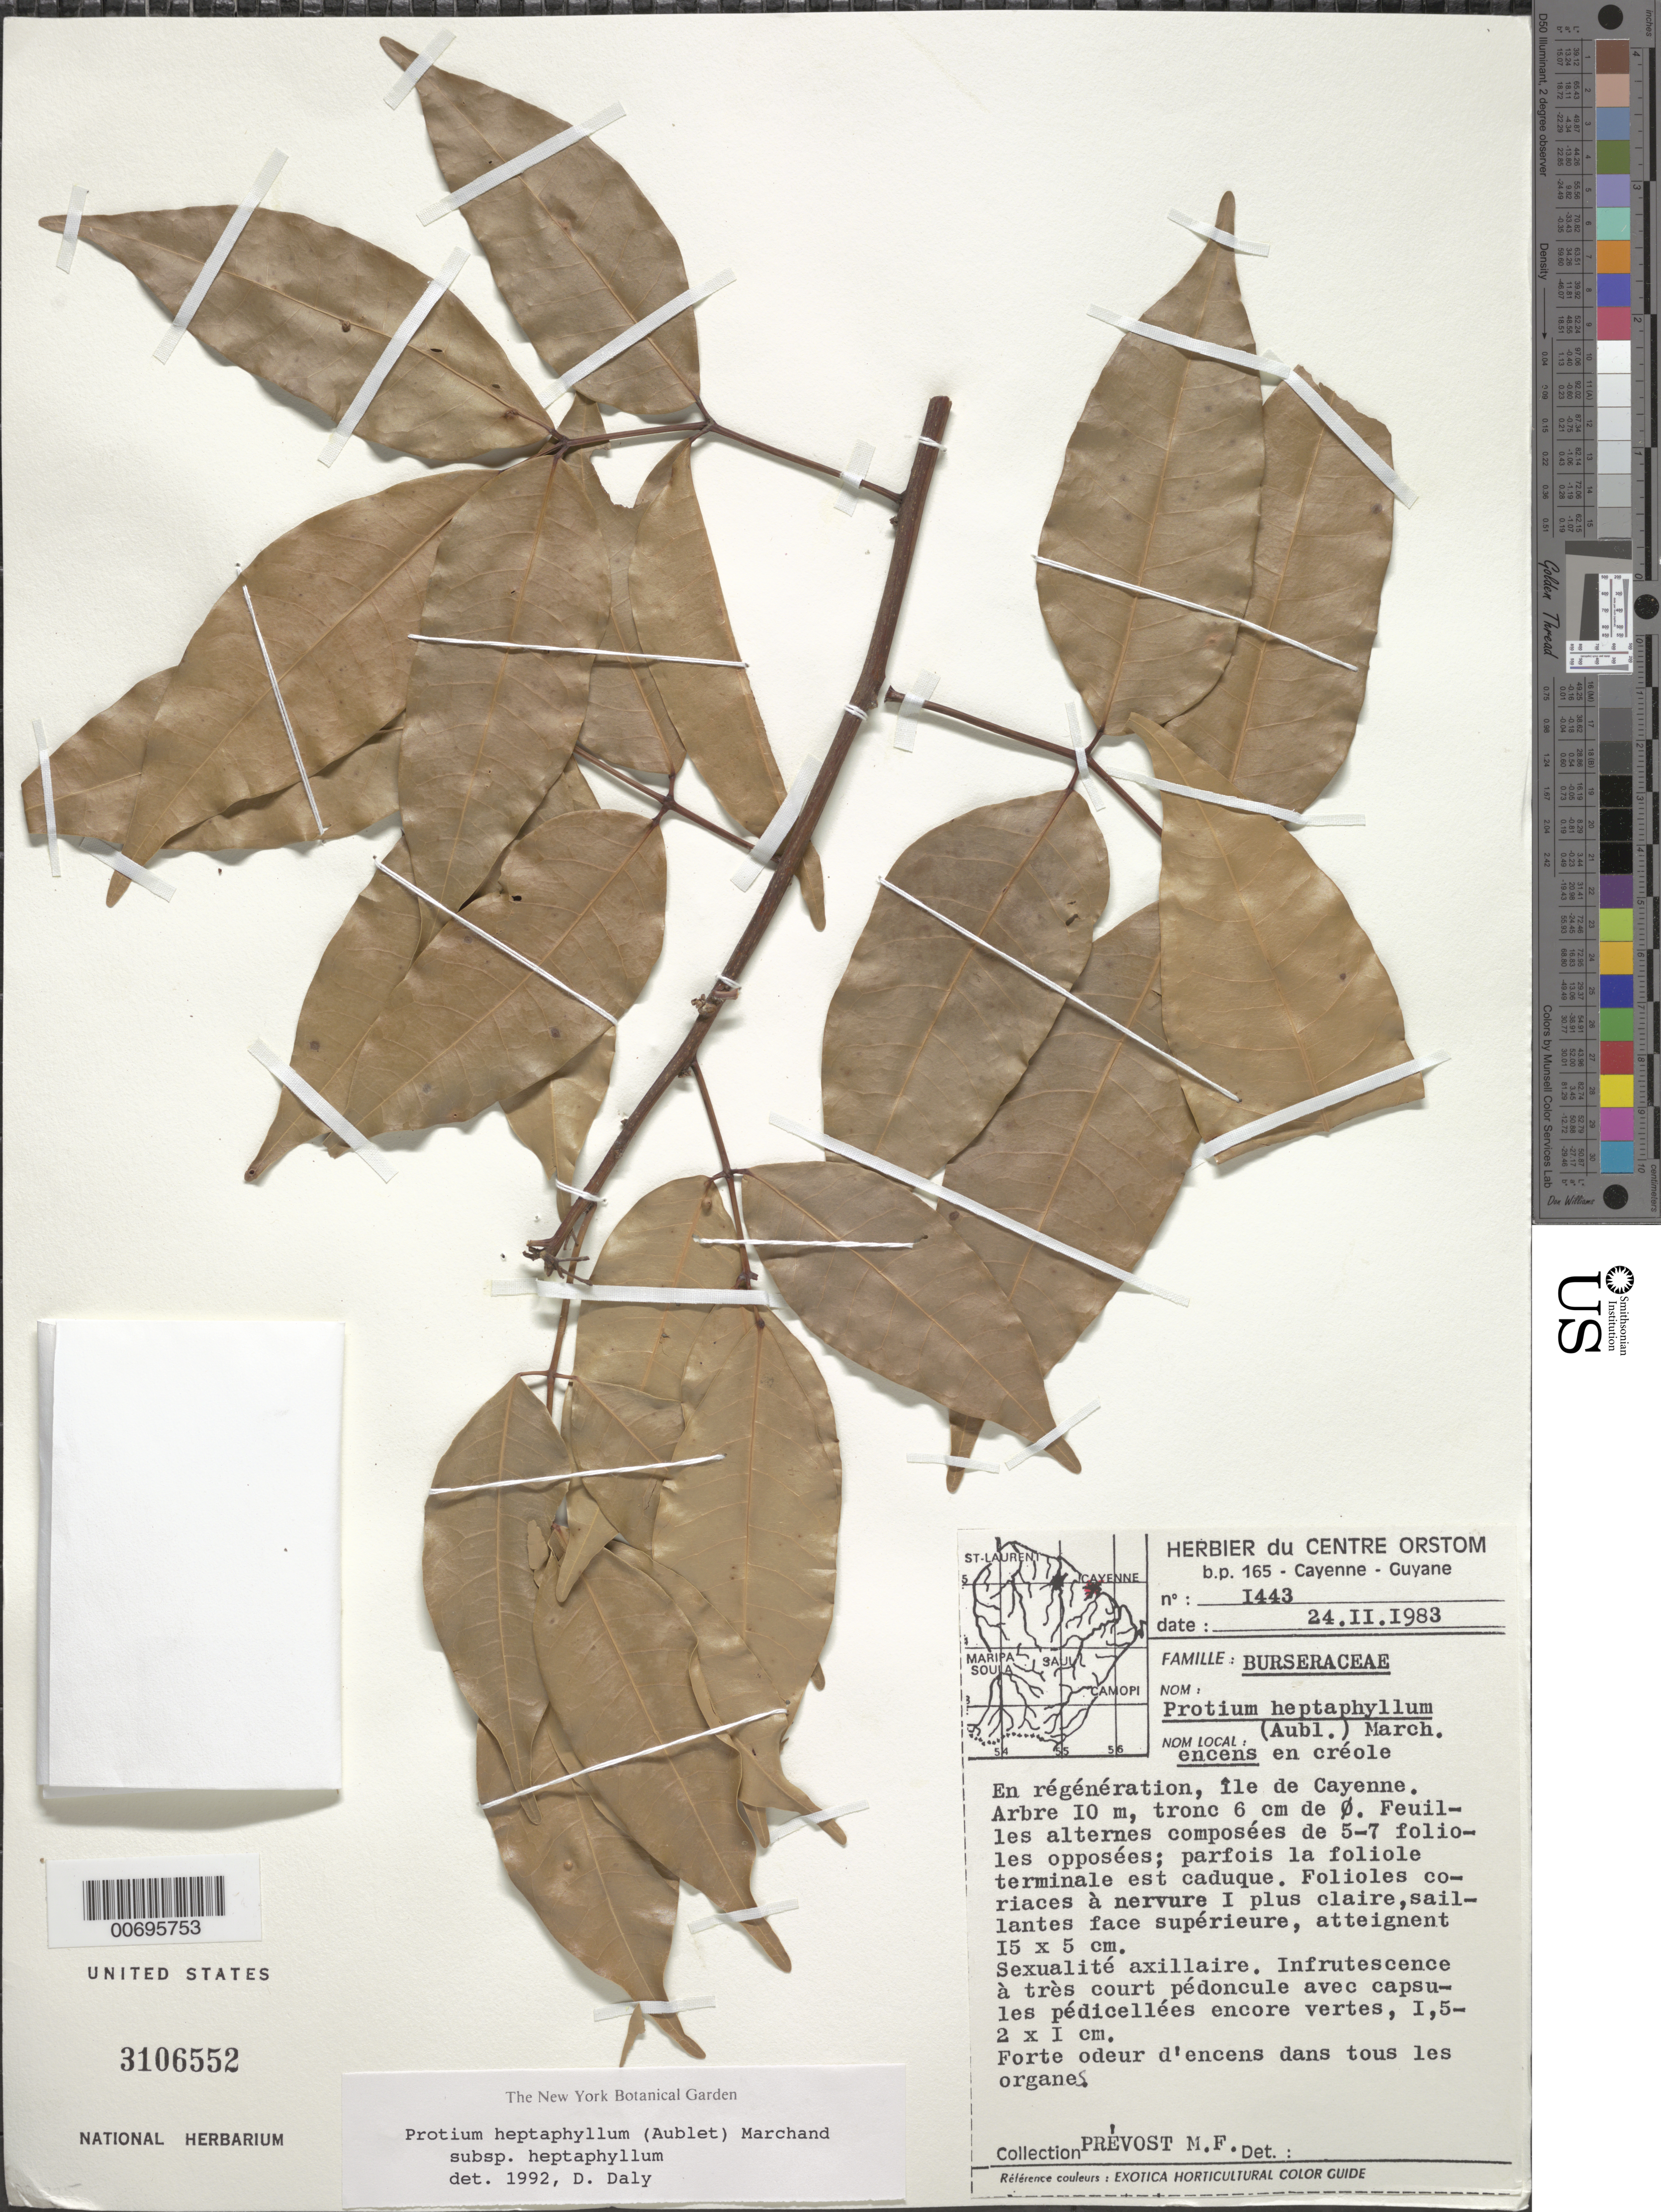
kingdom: Plantae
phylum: Tracheophyta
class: Magnoliopsida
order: Sapindales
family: Burseraceae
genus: Protium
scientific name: Protium heptaphyllum subsp. heptaphyllum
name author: (Aubl.) Marchand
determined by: Daly, D. C.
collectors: M.-F. Prévost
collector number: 1443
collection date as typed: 24-Feb-83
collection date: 1983-02-24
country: French Guiana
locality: Ile de Cayenne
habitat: Regeneration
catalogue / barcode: US 3106552